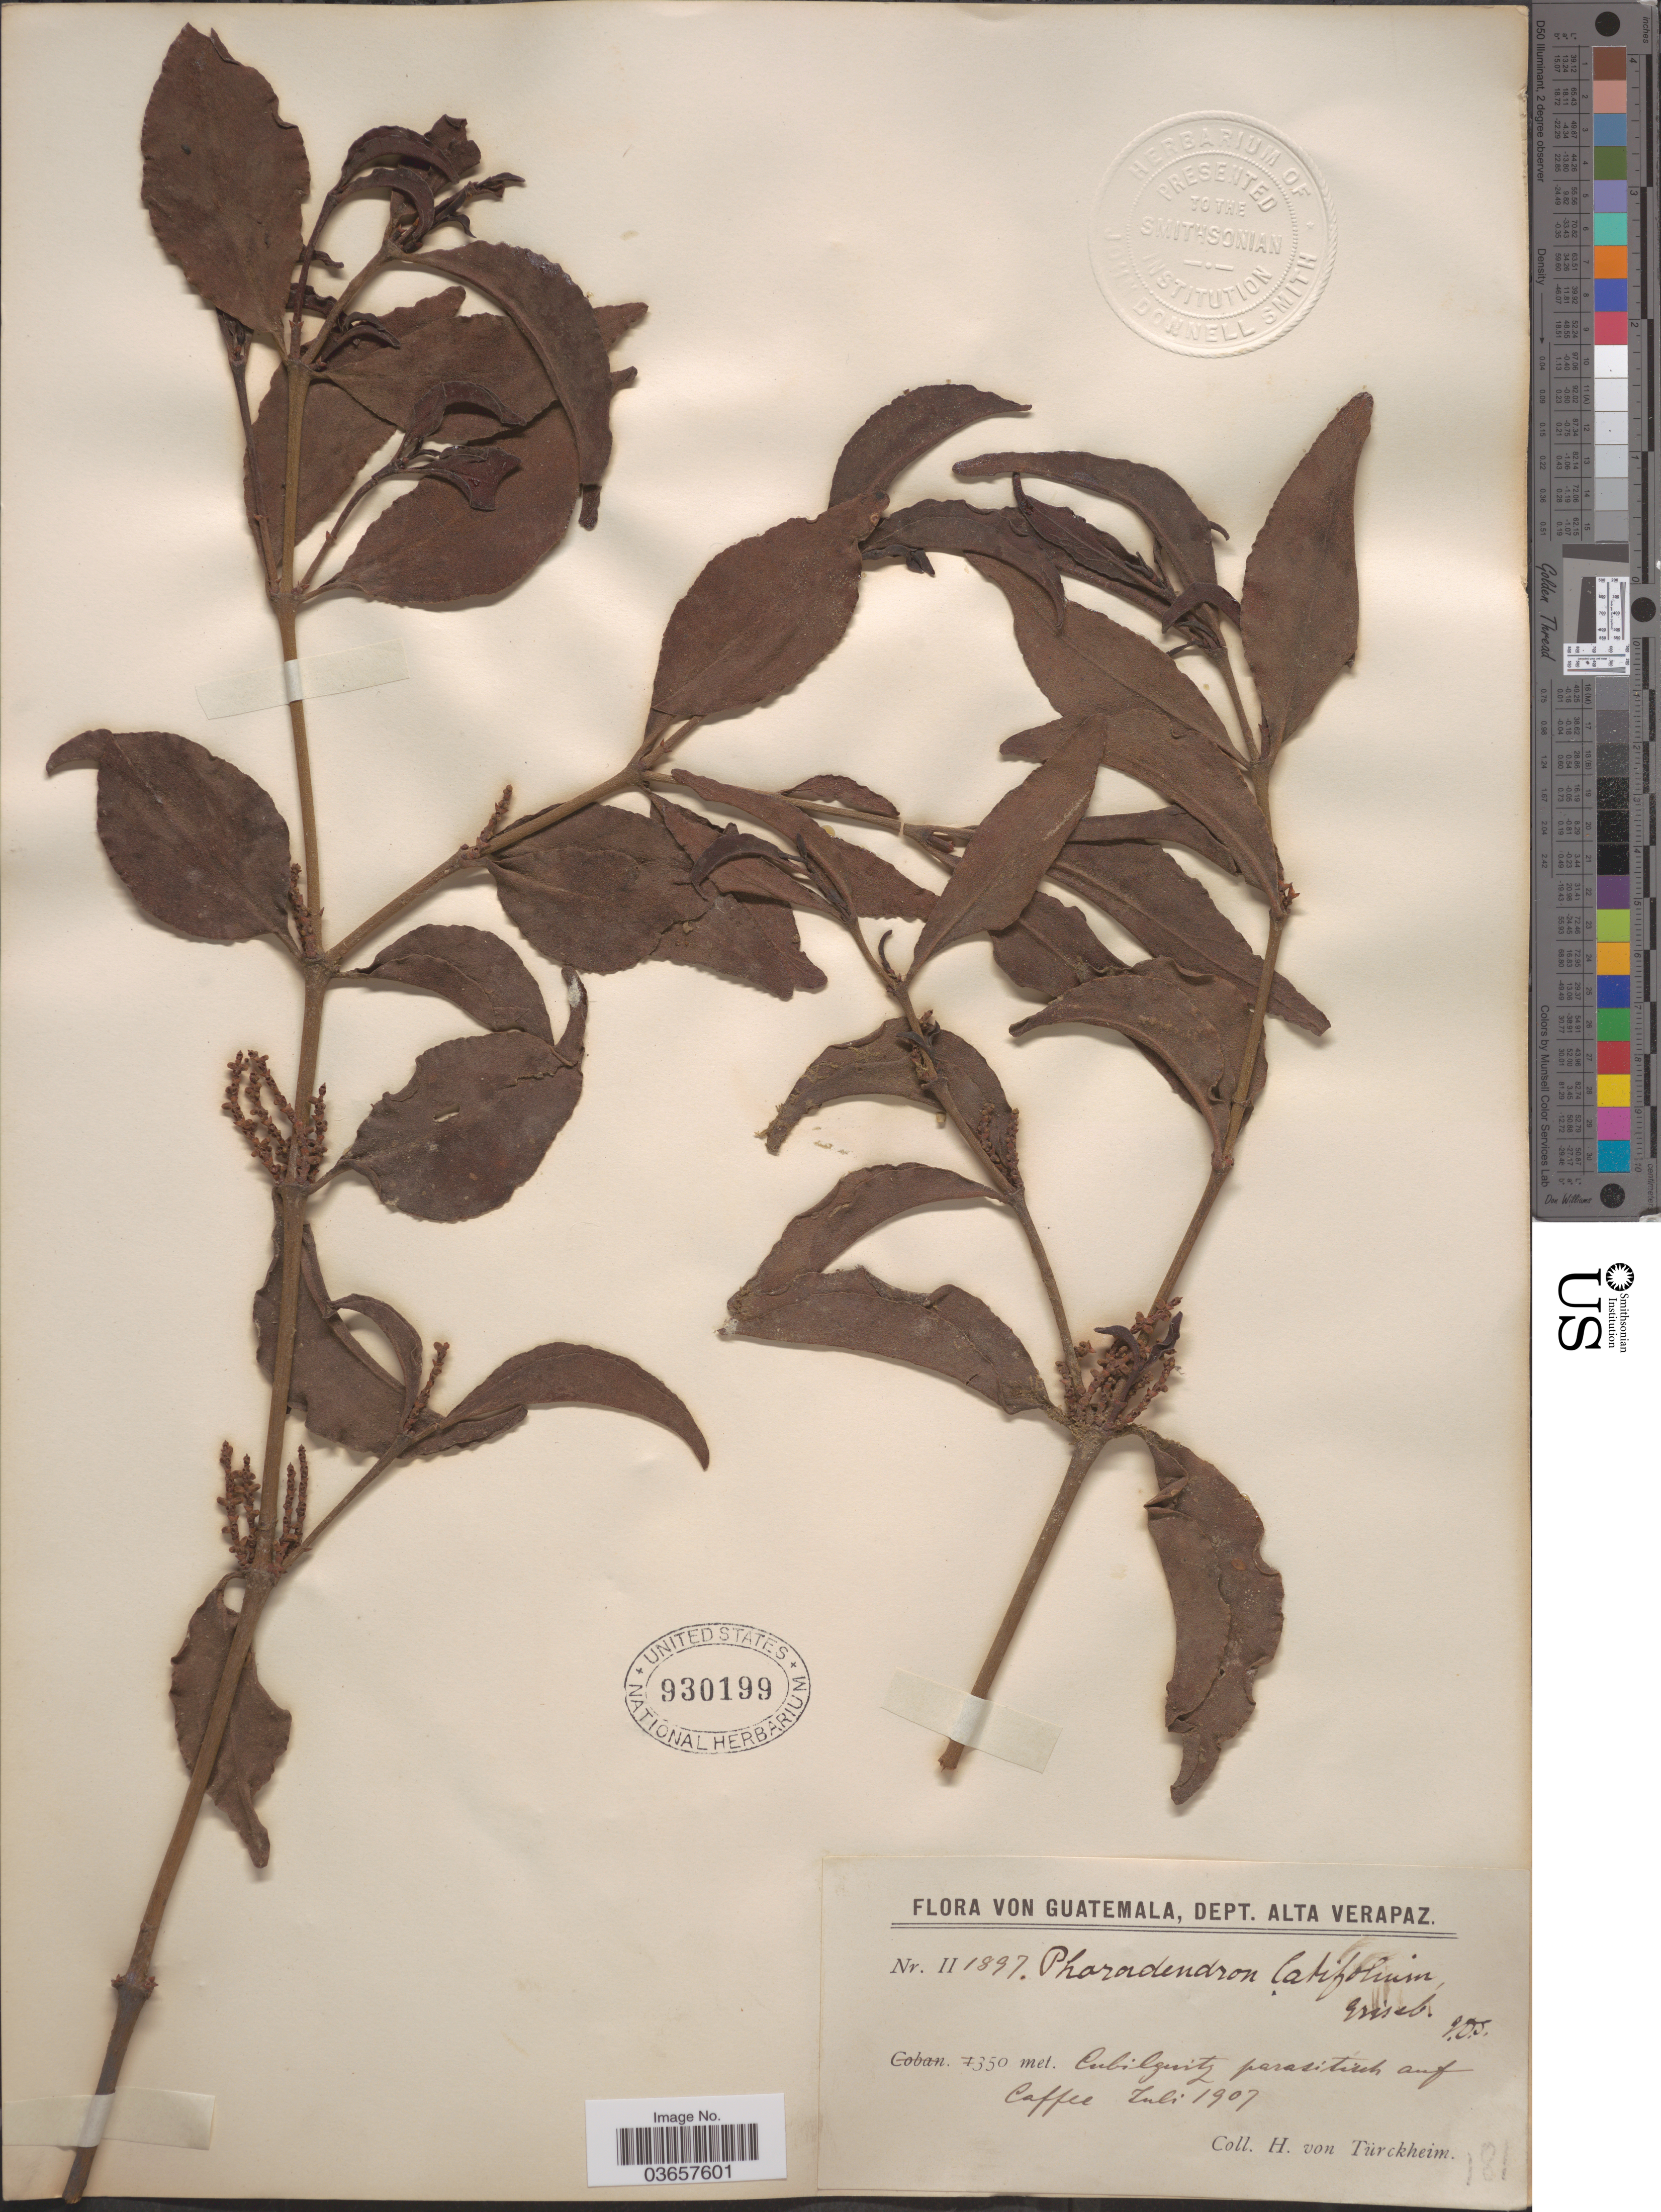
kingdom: Plantae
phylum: Tracheophyta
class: Magnoliopsida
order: Santalales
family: Viscaceae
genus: Phoradendron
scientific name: Phoradendron piperoides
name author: (Kunth) Trel.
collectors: H. von Türckheim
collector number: II1897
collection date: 1907-07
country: Guatemala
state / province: Alta Verapaz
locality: Dept. Alta Verapaz. Cubilgüitz, parasitisch auf coffee [parasitic on coffee]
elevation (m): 350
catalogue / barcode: US 930199